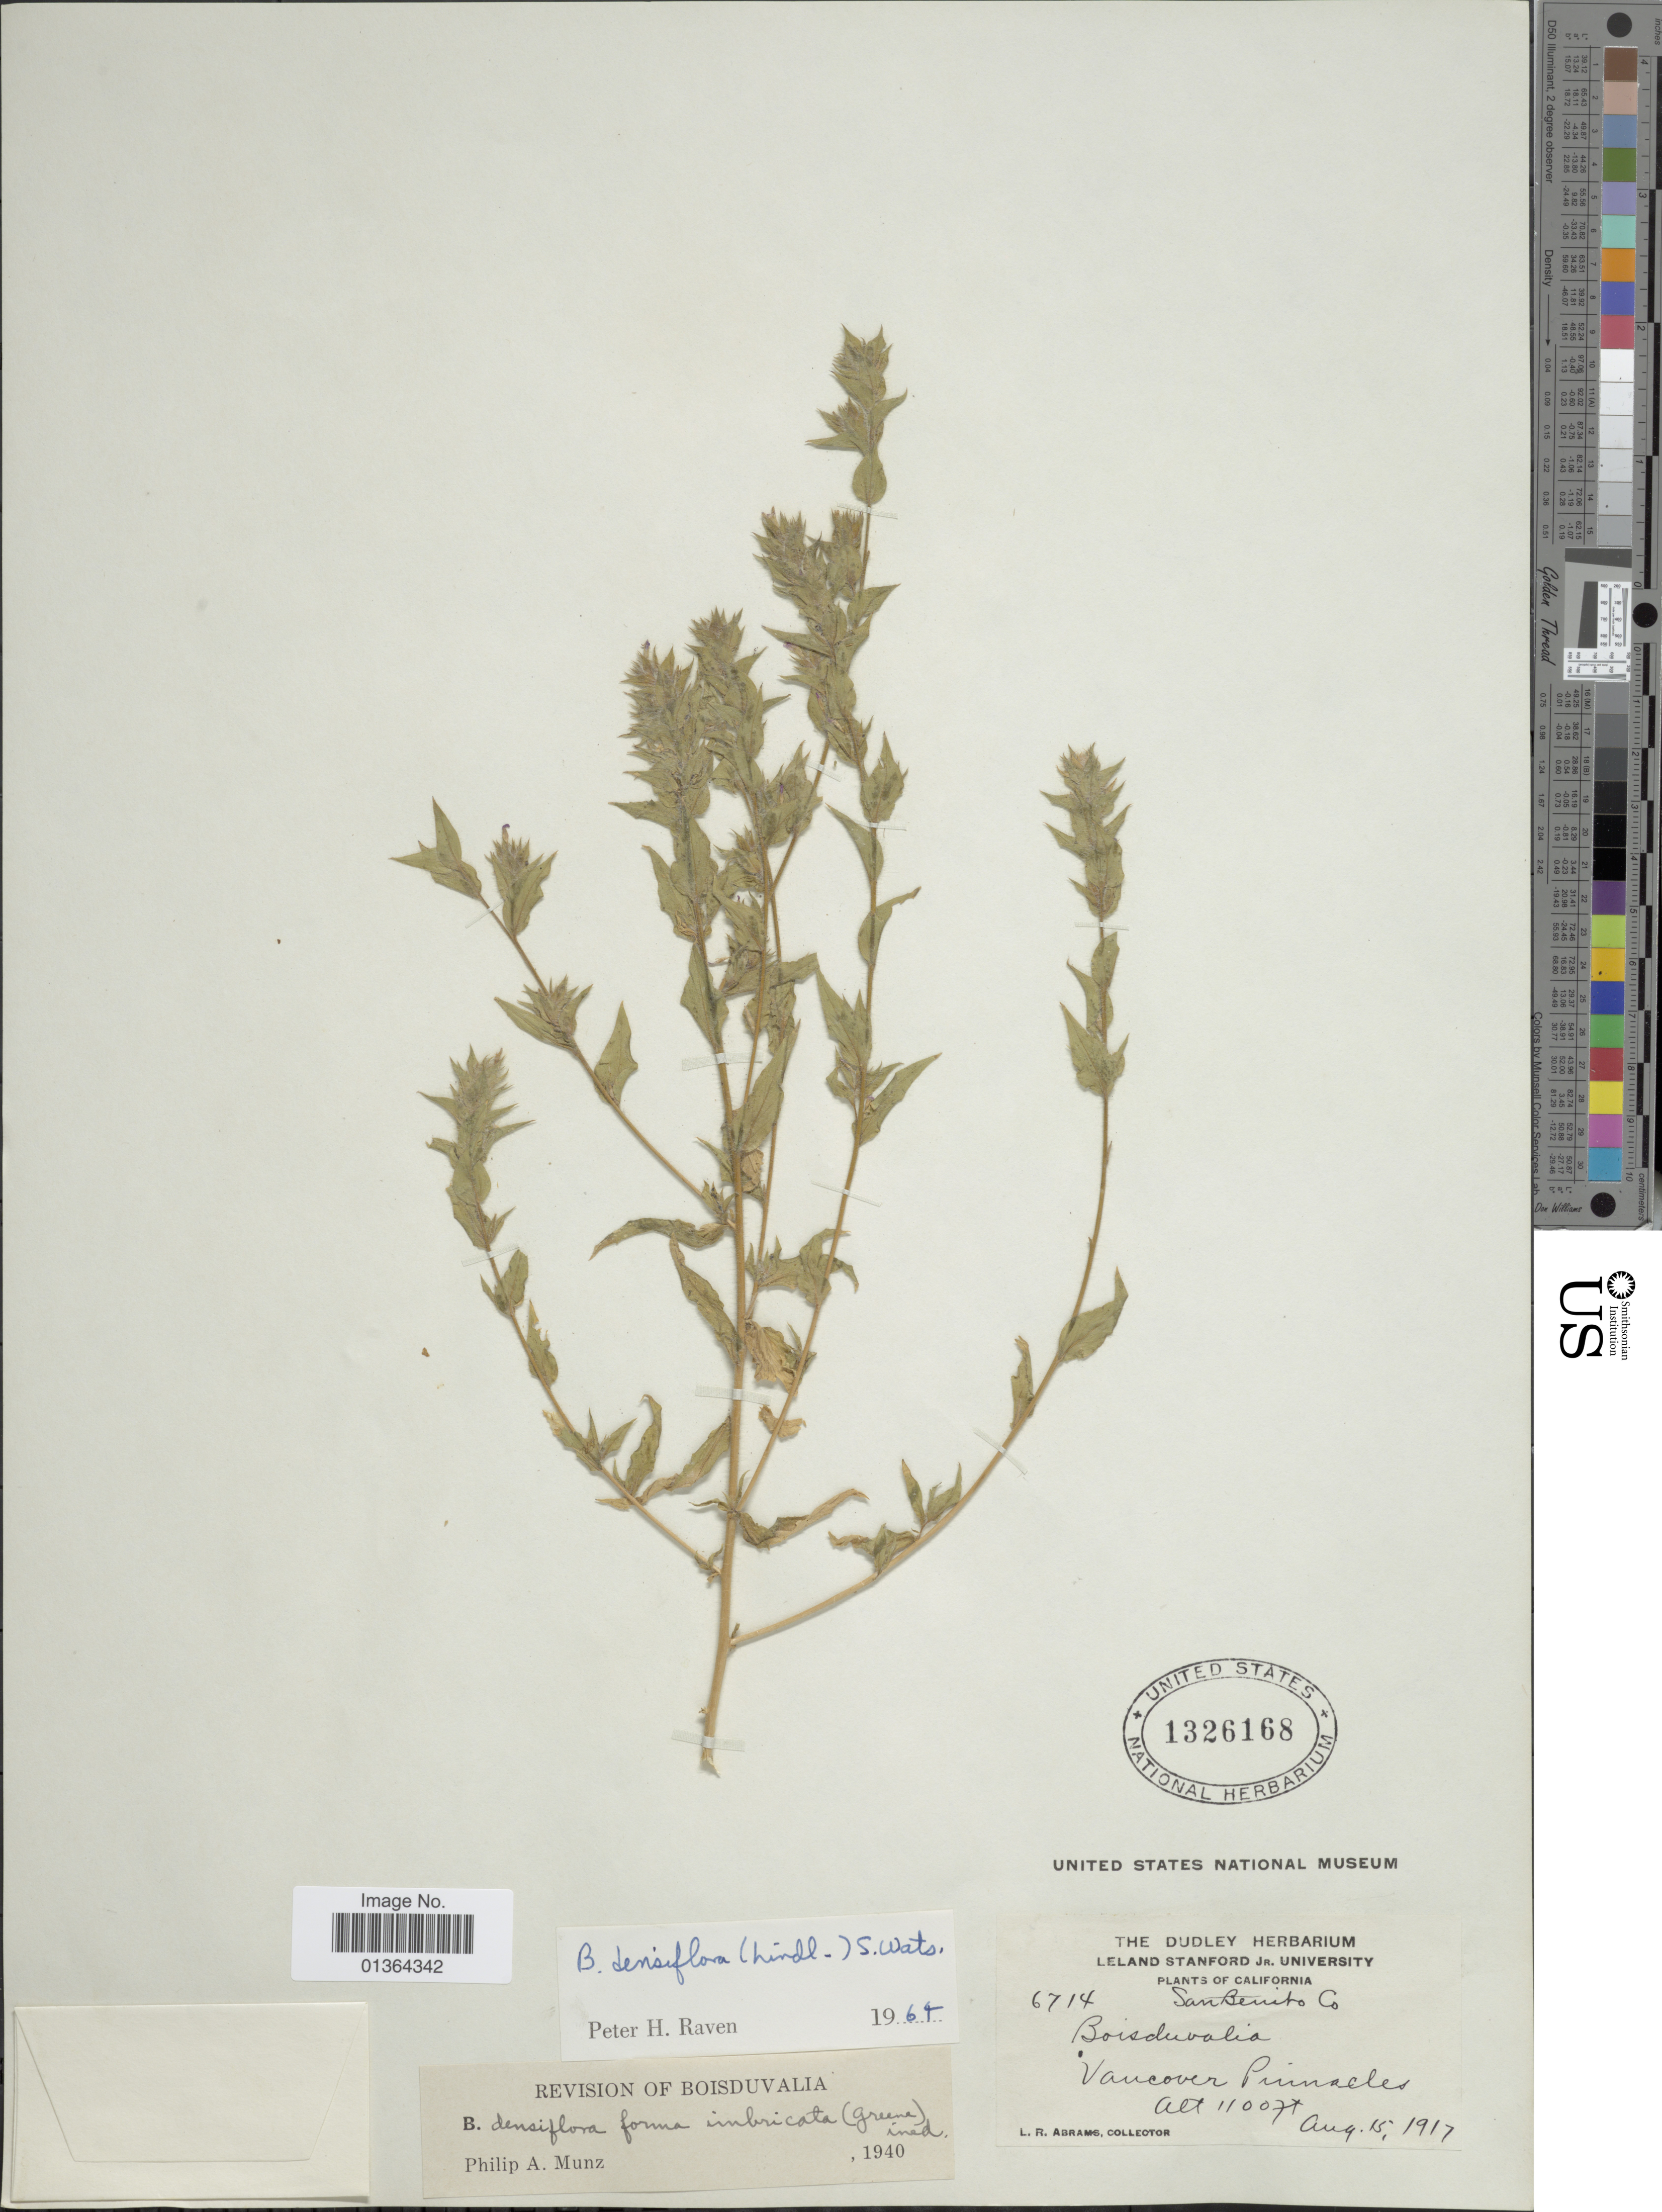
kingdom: Plantae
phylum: Tracheophyta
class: Magnoliopsida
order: Myrtales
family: Onagraceae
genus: Epilobium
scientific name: Epilobium densiflorum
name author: (Lindl.) Hoch & P.H. Raven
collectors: L. Abrams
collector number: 6714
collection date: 1917-08-15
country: United States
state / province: California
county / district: San Benito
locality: San Benito Co., Vancover Pinnacles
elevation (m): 335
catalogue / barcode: US 1326168